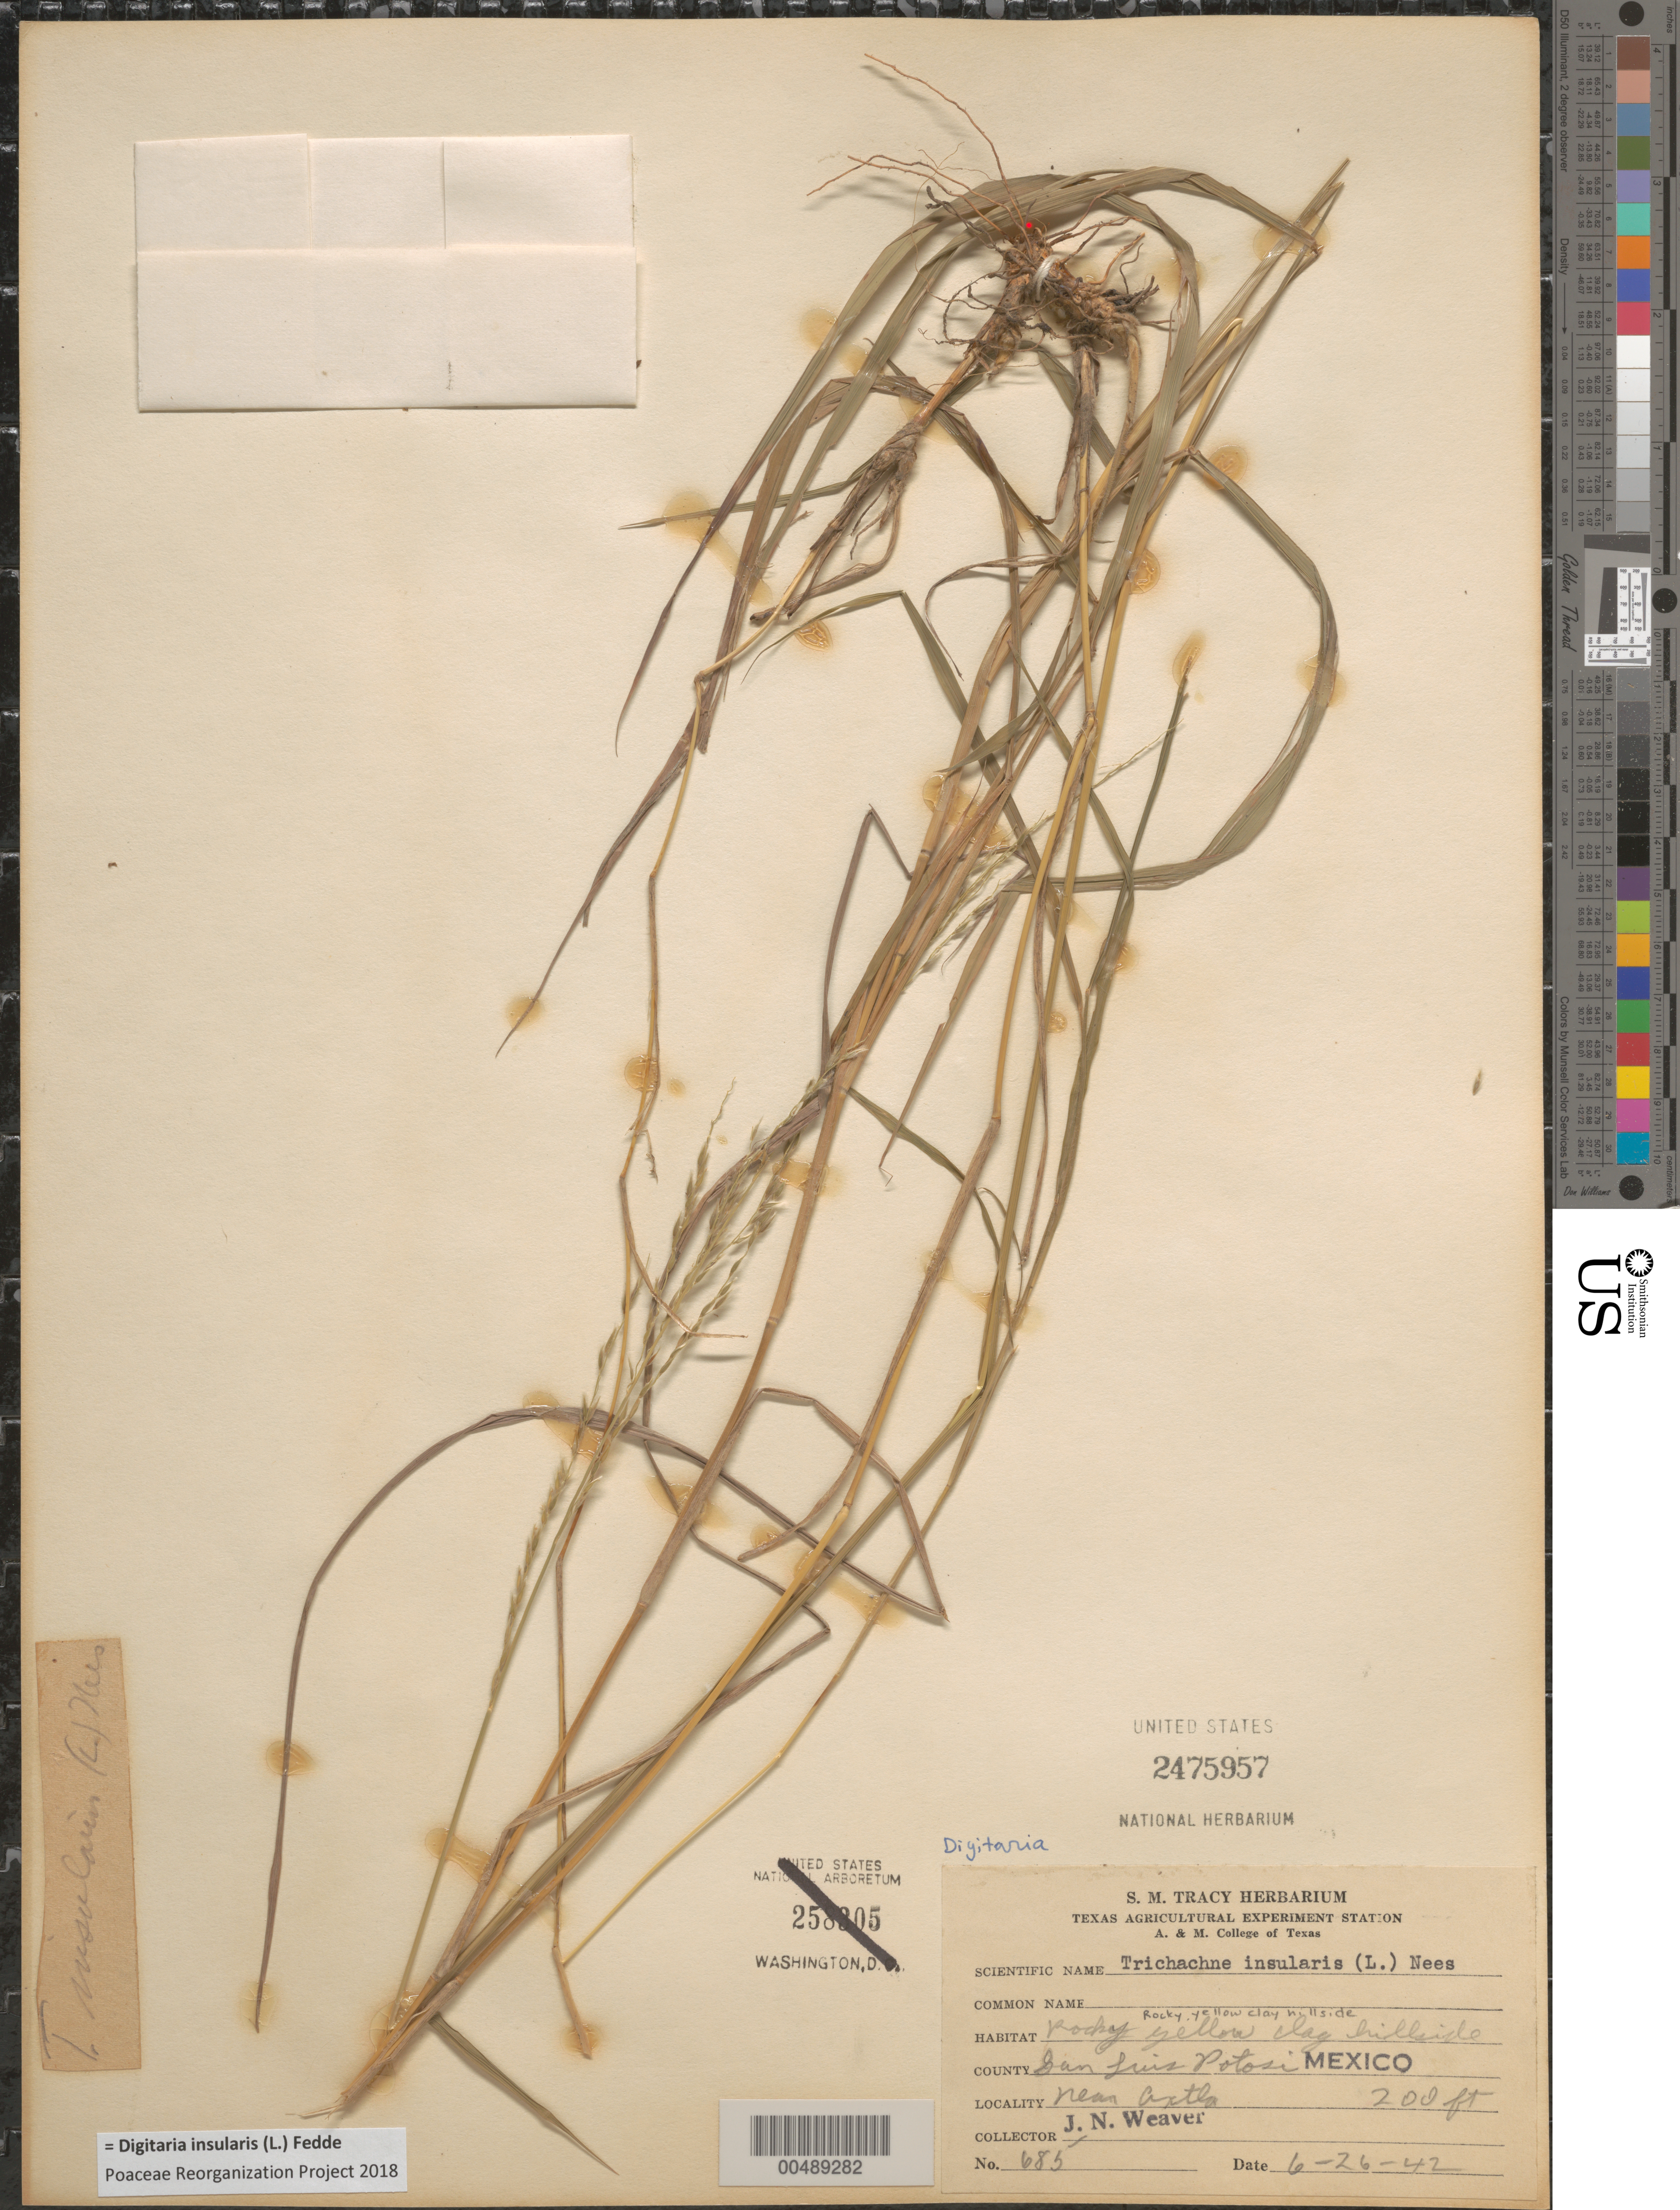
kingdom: Plantae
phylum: Tracheophyta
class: Liliopsida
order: Poales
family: Poaceae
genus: Digitaria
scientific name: Digitaria insularis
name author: (L.) Fedde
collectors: J. N. Weaver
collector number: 685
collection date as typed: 26 Jun 1942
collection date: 1942-06-26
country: Mexico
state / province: San Luis Potosi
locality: Near Axtla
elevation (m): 61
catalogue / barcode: US 2475957